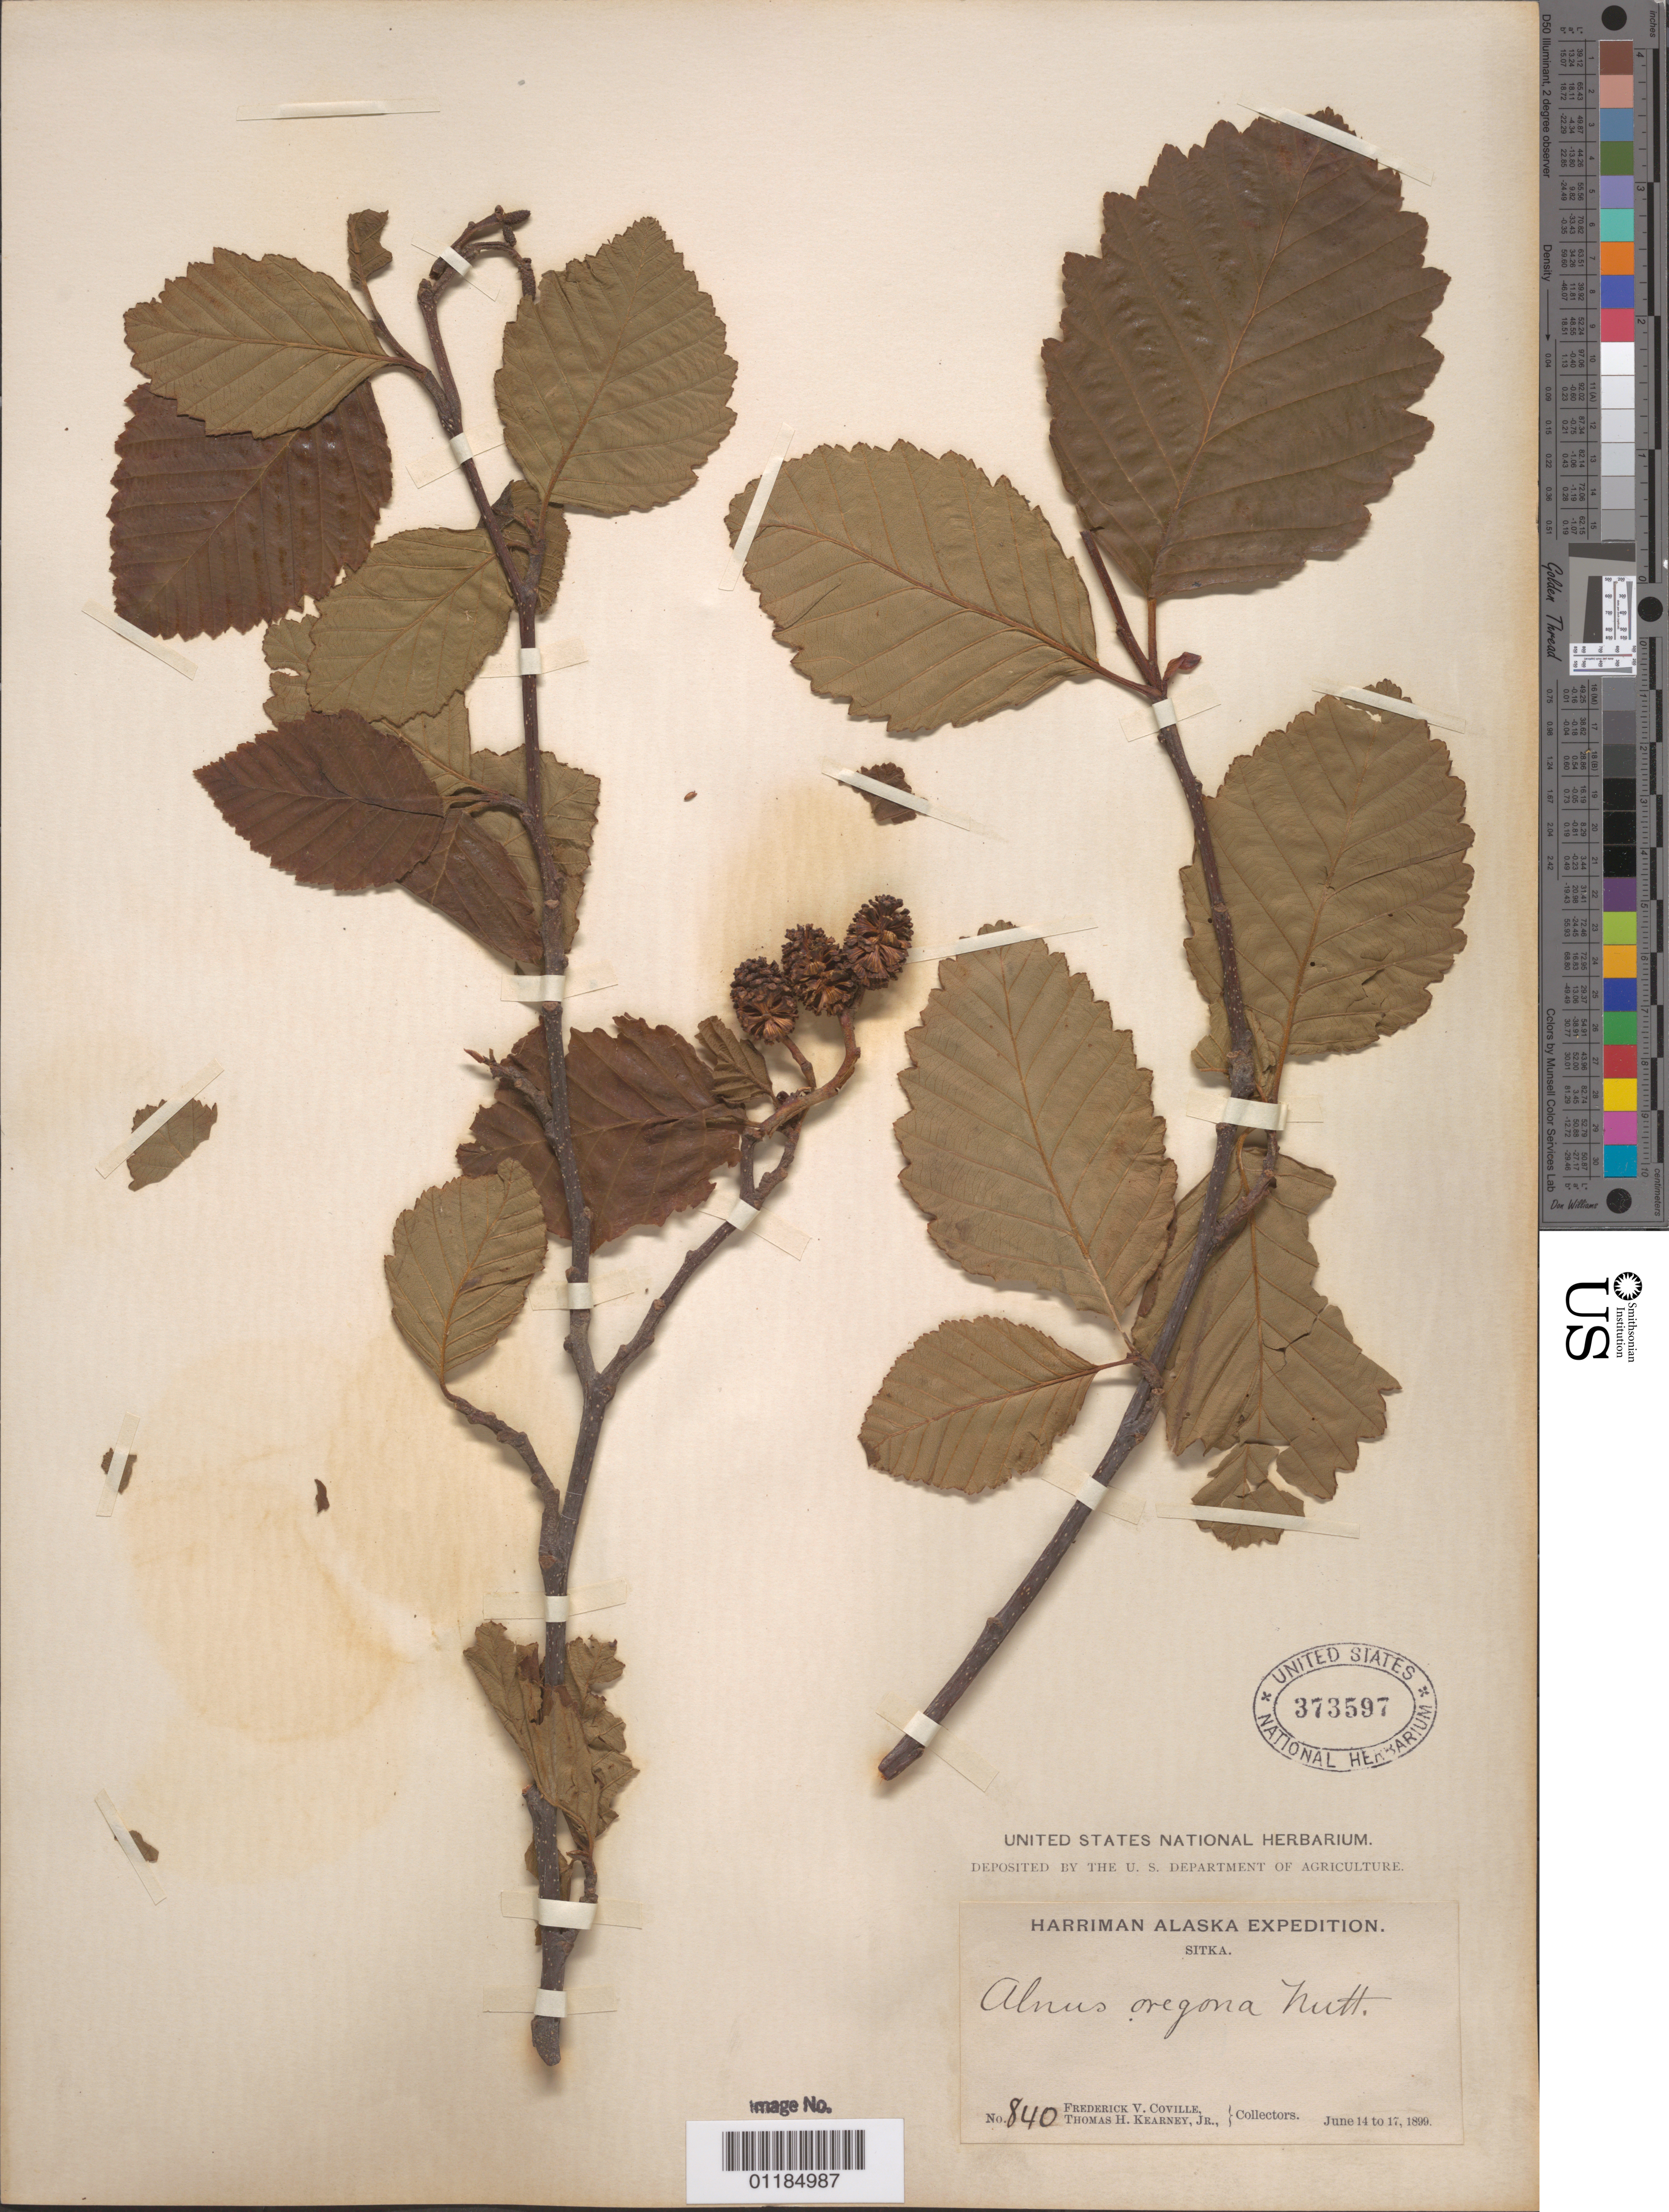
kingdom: Plantae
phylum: Tracheophyta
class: Magnoliopsida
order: Fagales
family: Betulaceae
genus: Alnus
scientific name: Alnus oregana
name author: Nutt.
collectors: F. V. Coville & T. H. Kearney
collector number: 840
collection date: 1899-06-14/1899-06-17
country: United States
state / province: Alaska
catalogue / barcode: US 373597